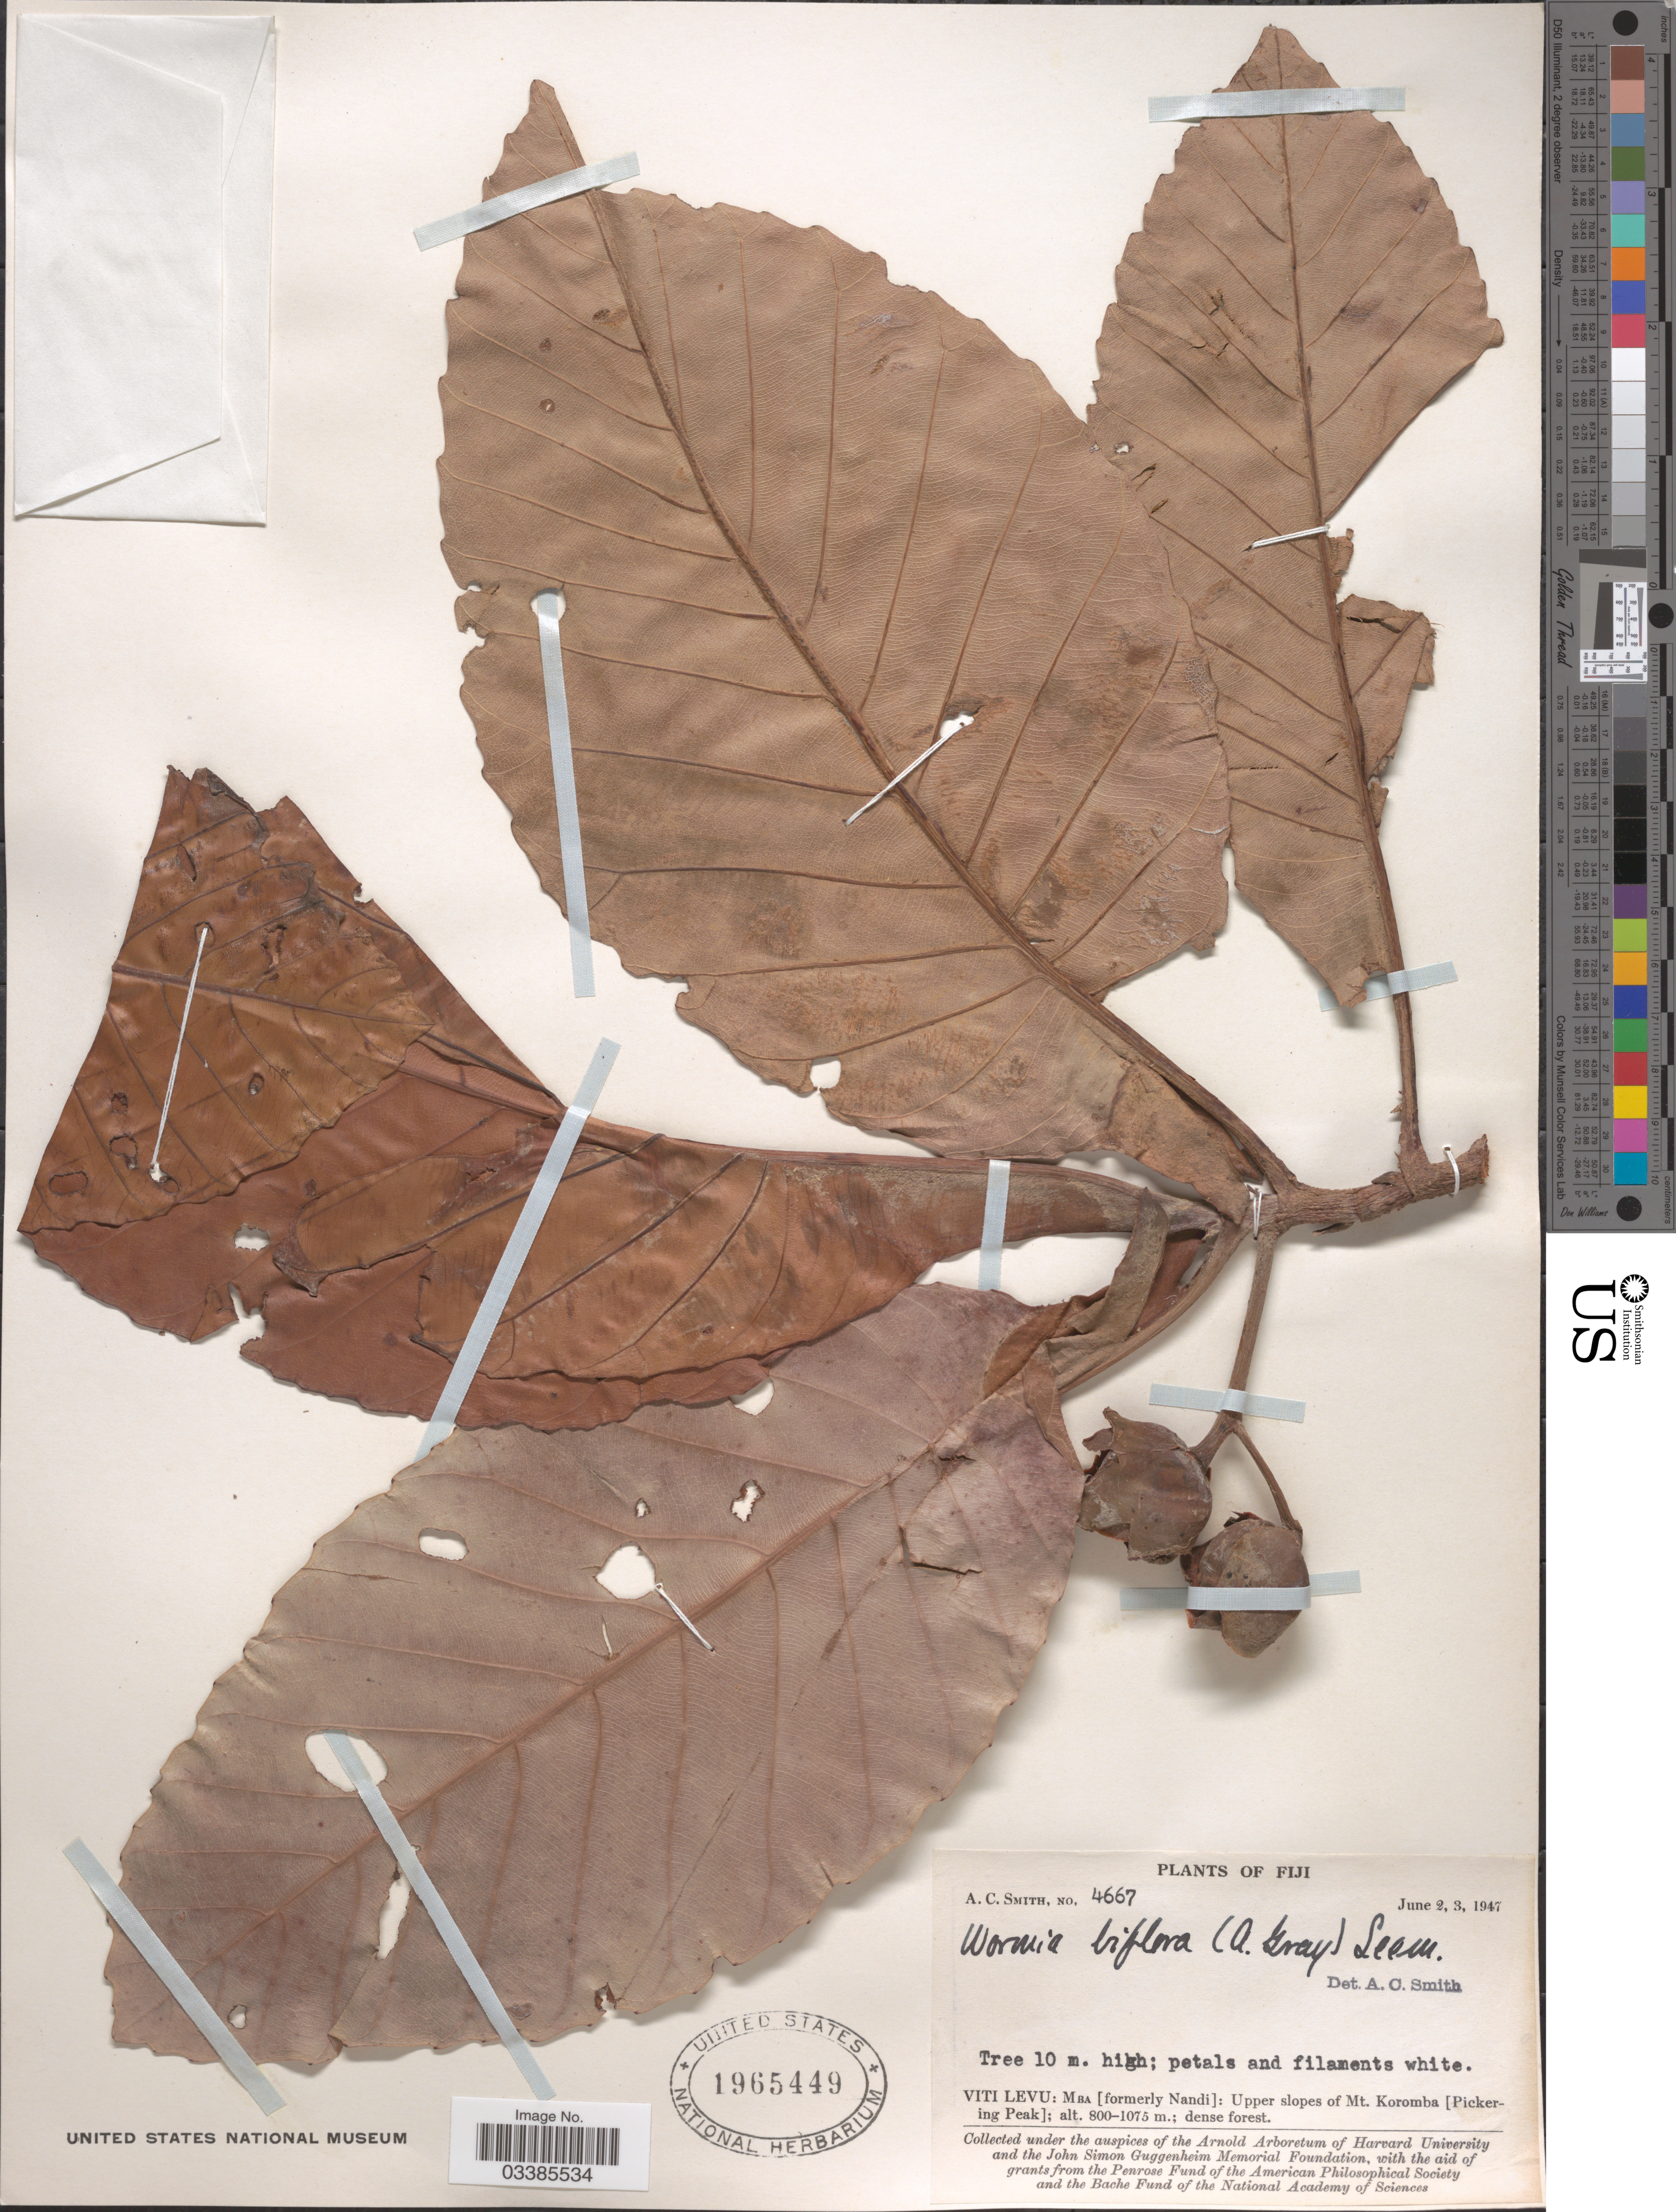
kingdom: Plantae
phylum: Tracheophyta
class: Magnoliopsida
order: Dilleniales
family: Dilleniaceae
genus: Dillenia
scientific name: Dillenia biflora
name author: (A. Gray) Martelli ex Guill.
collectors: A. C. Smith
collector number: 4667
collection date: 1947-06-02/1947-06-03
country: Fiji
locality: Viti Levu: Mba [formerly Nandi]: Upper slopes of Mt. Koromba [Pickering Peak].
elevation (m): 800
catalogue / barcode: US 1965449